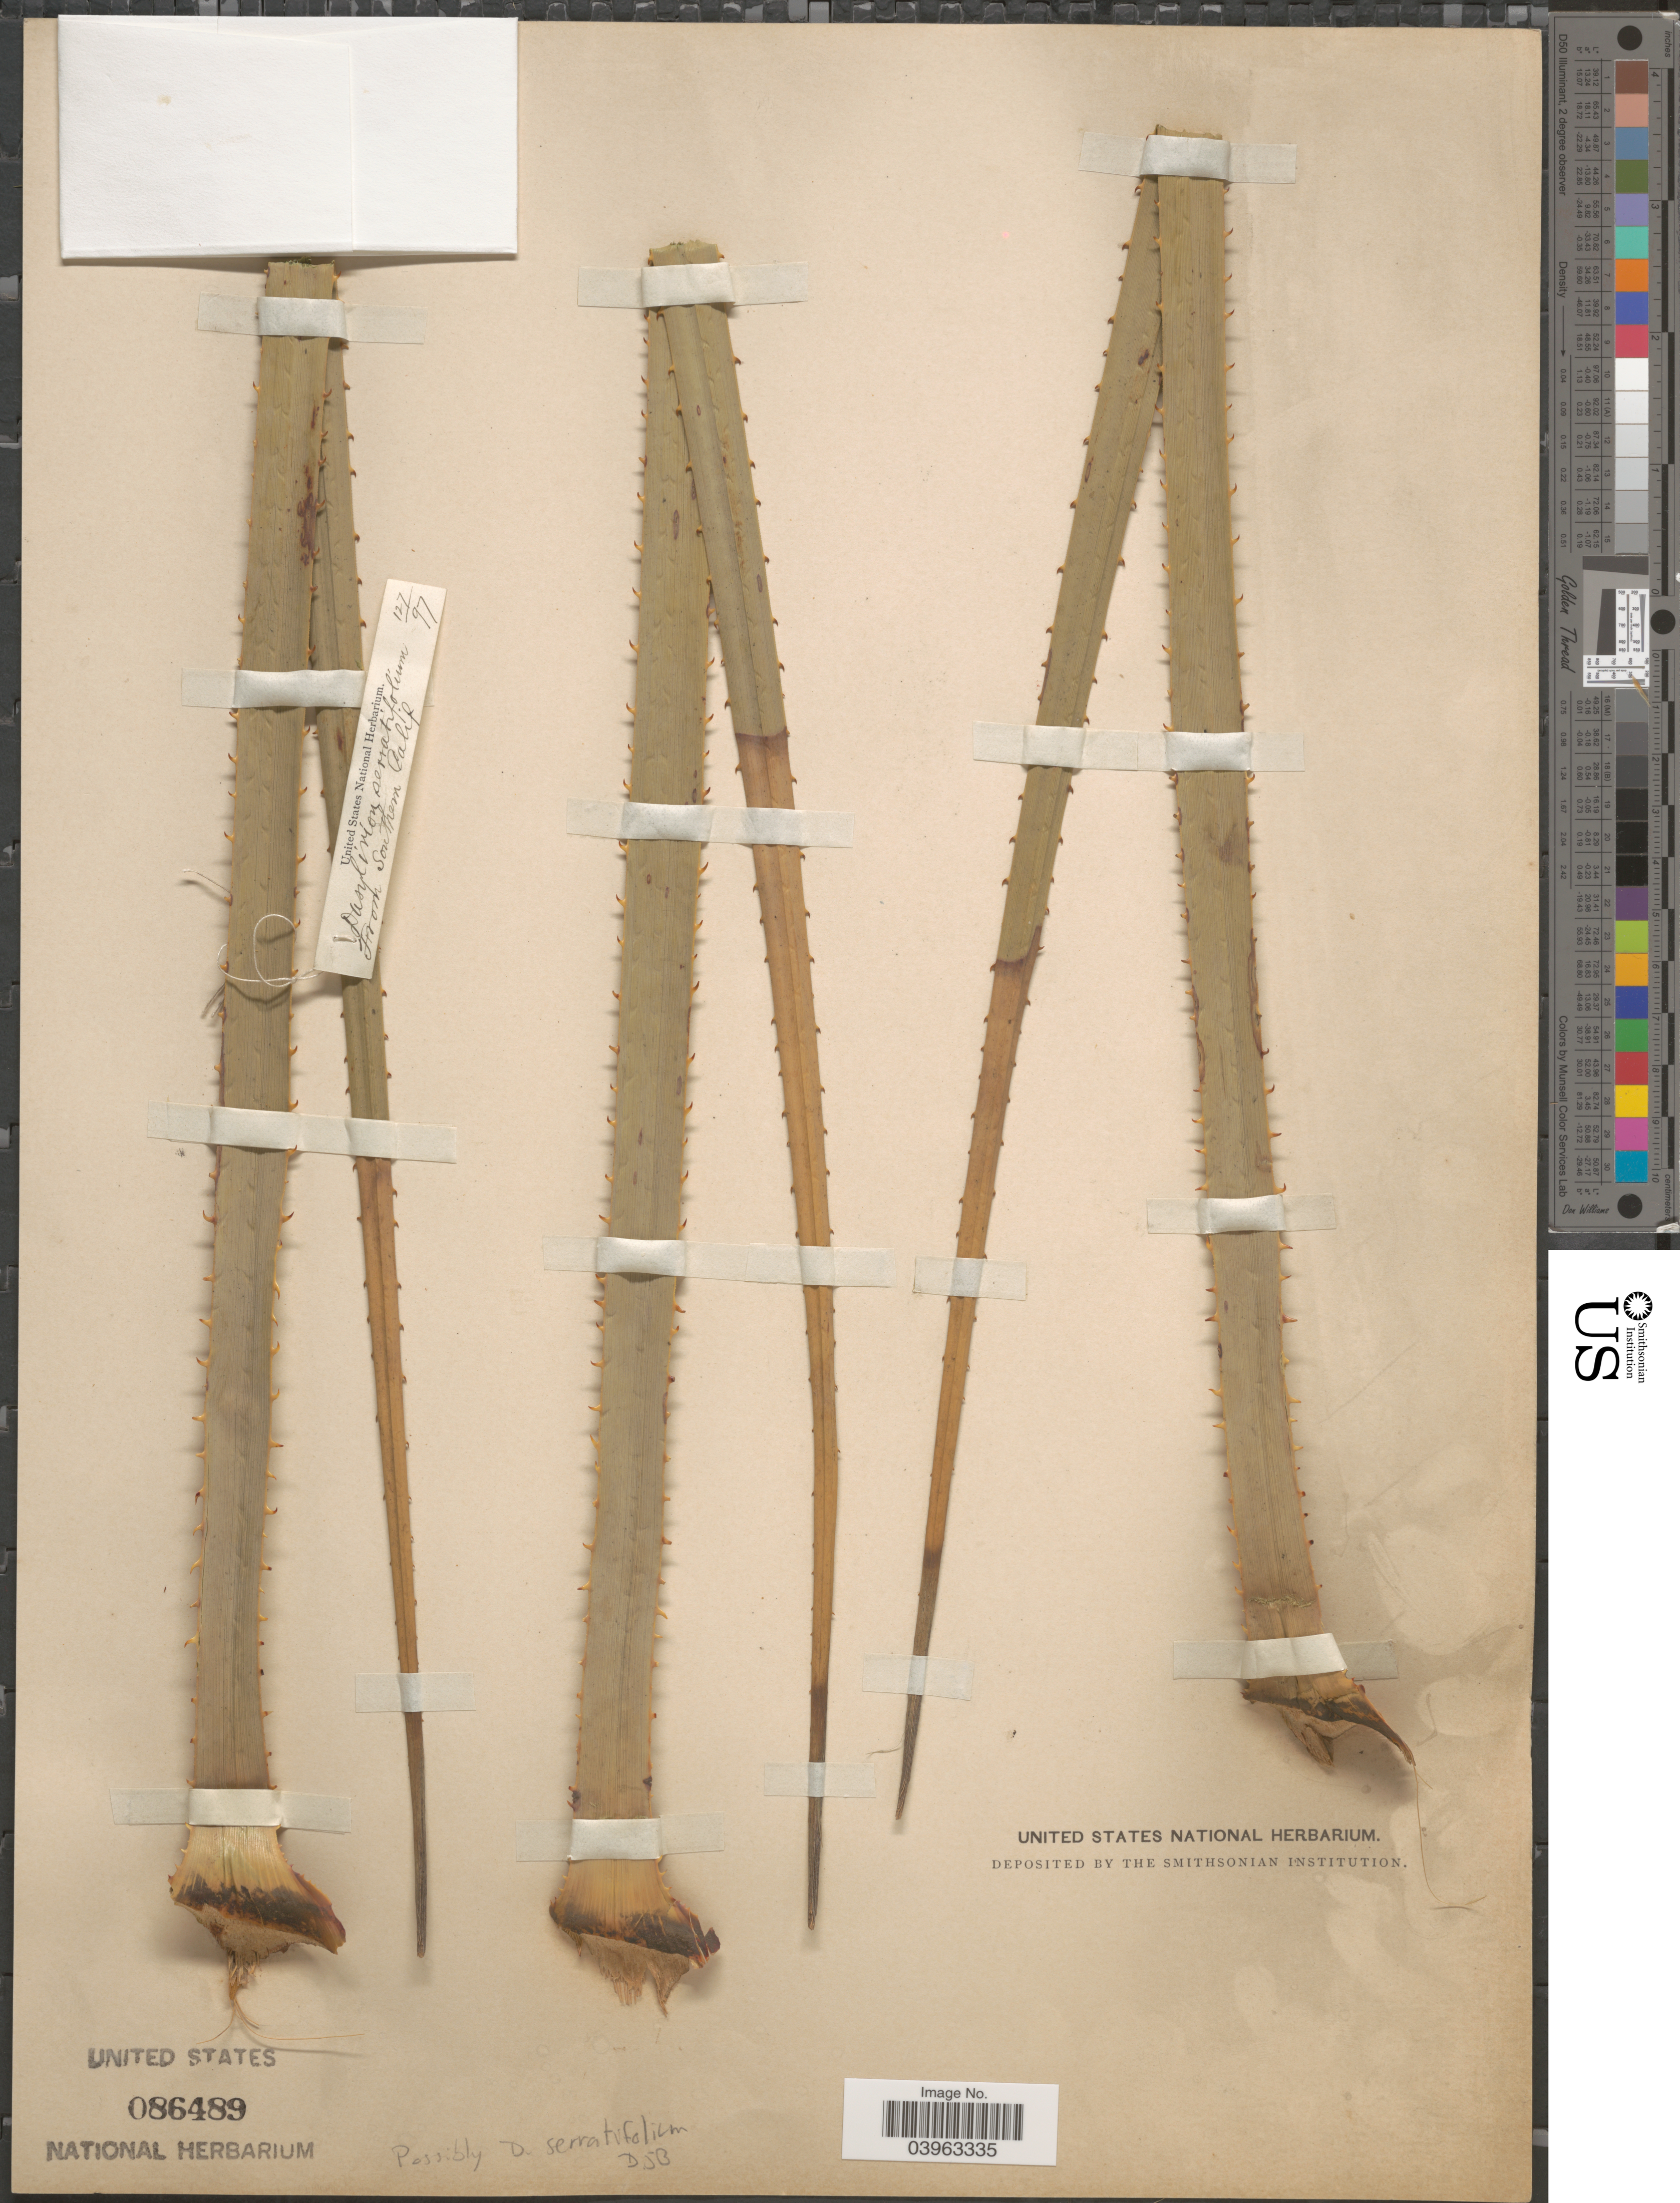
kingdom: Plantae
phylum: Tracheophyta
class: Liliopsida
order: Asparagales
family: Asparagaceae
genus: Dasylirion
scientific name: Dasylirion heteracanthum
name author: I.M. Johnst.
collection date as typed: Transcribed d/m/y: 12/7/97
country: United States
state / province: California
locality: Southern Calif.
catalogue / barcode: US 86489